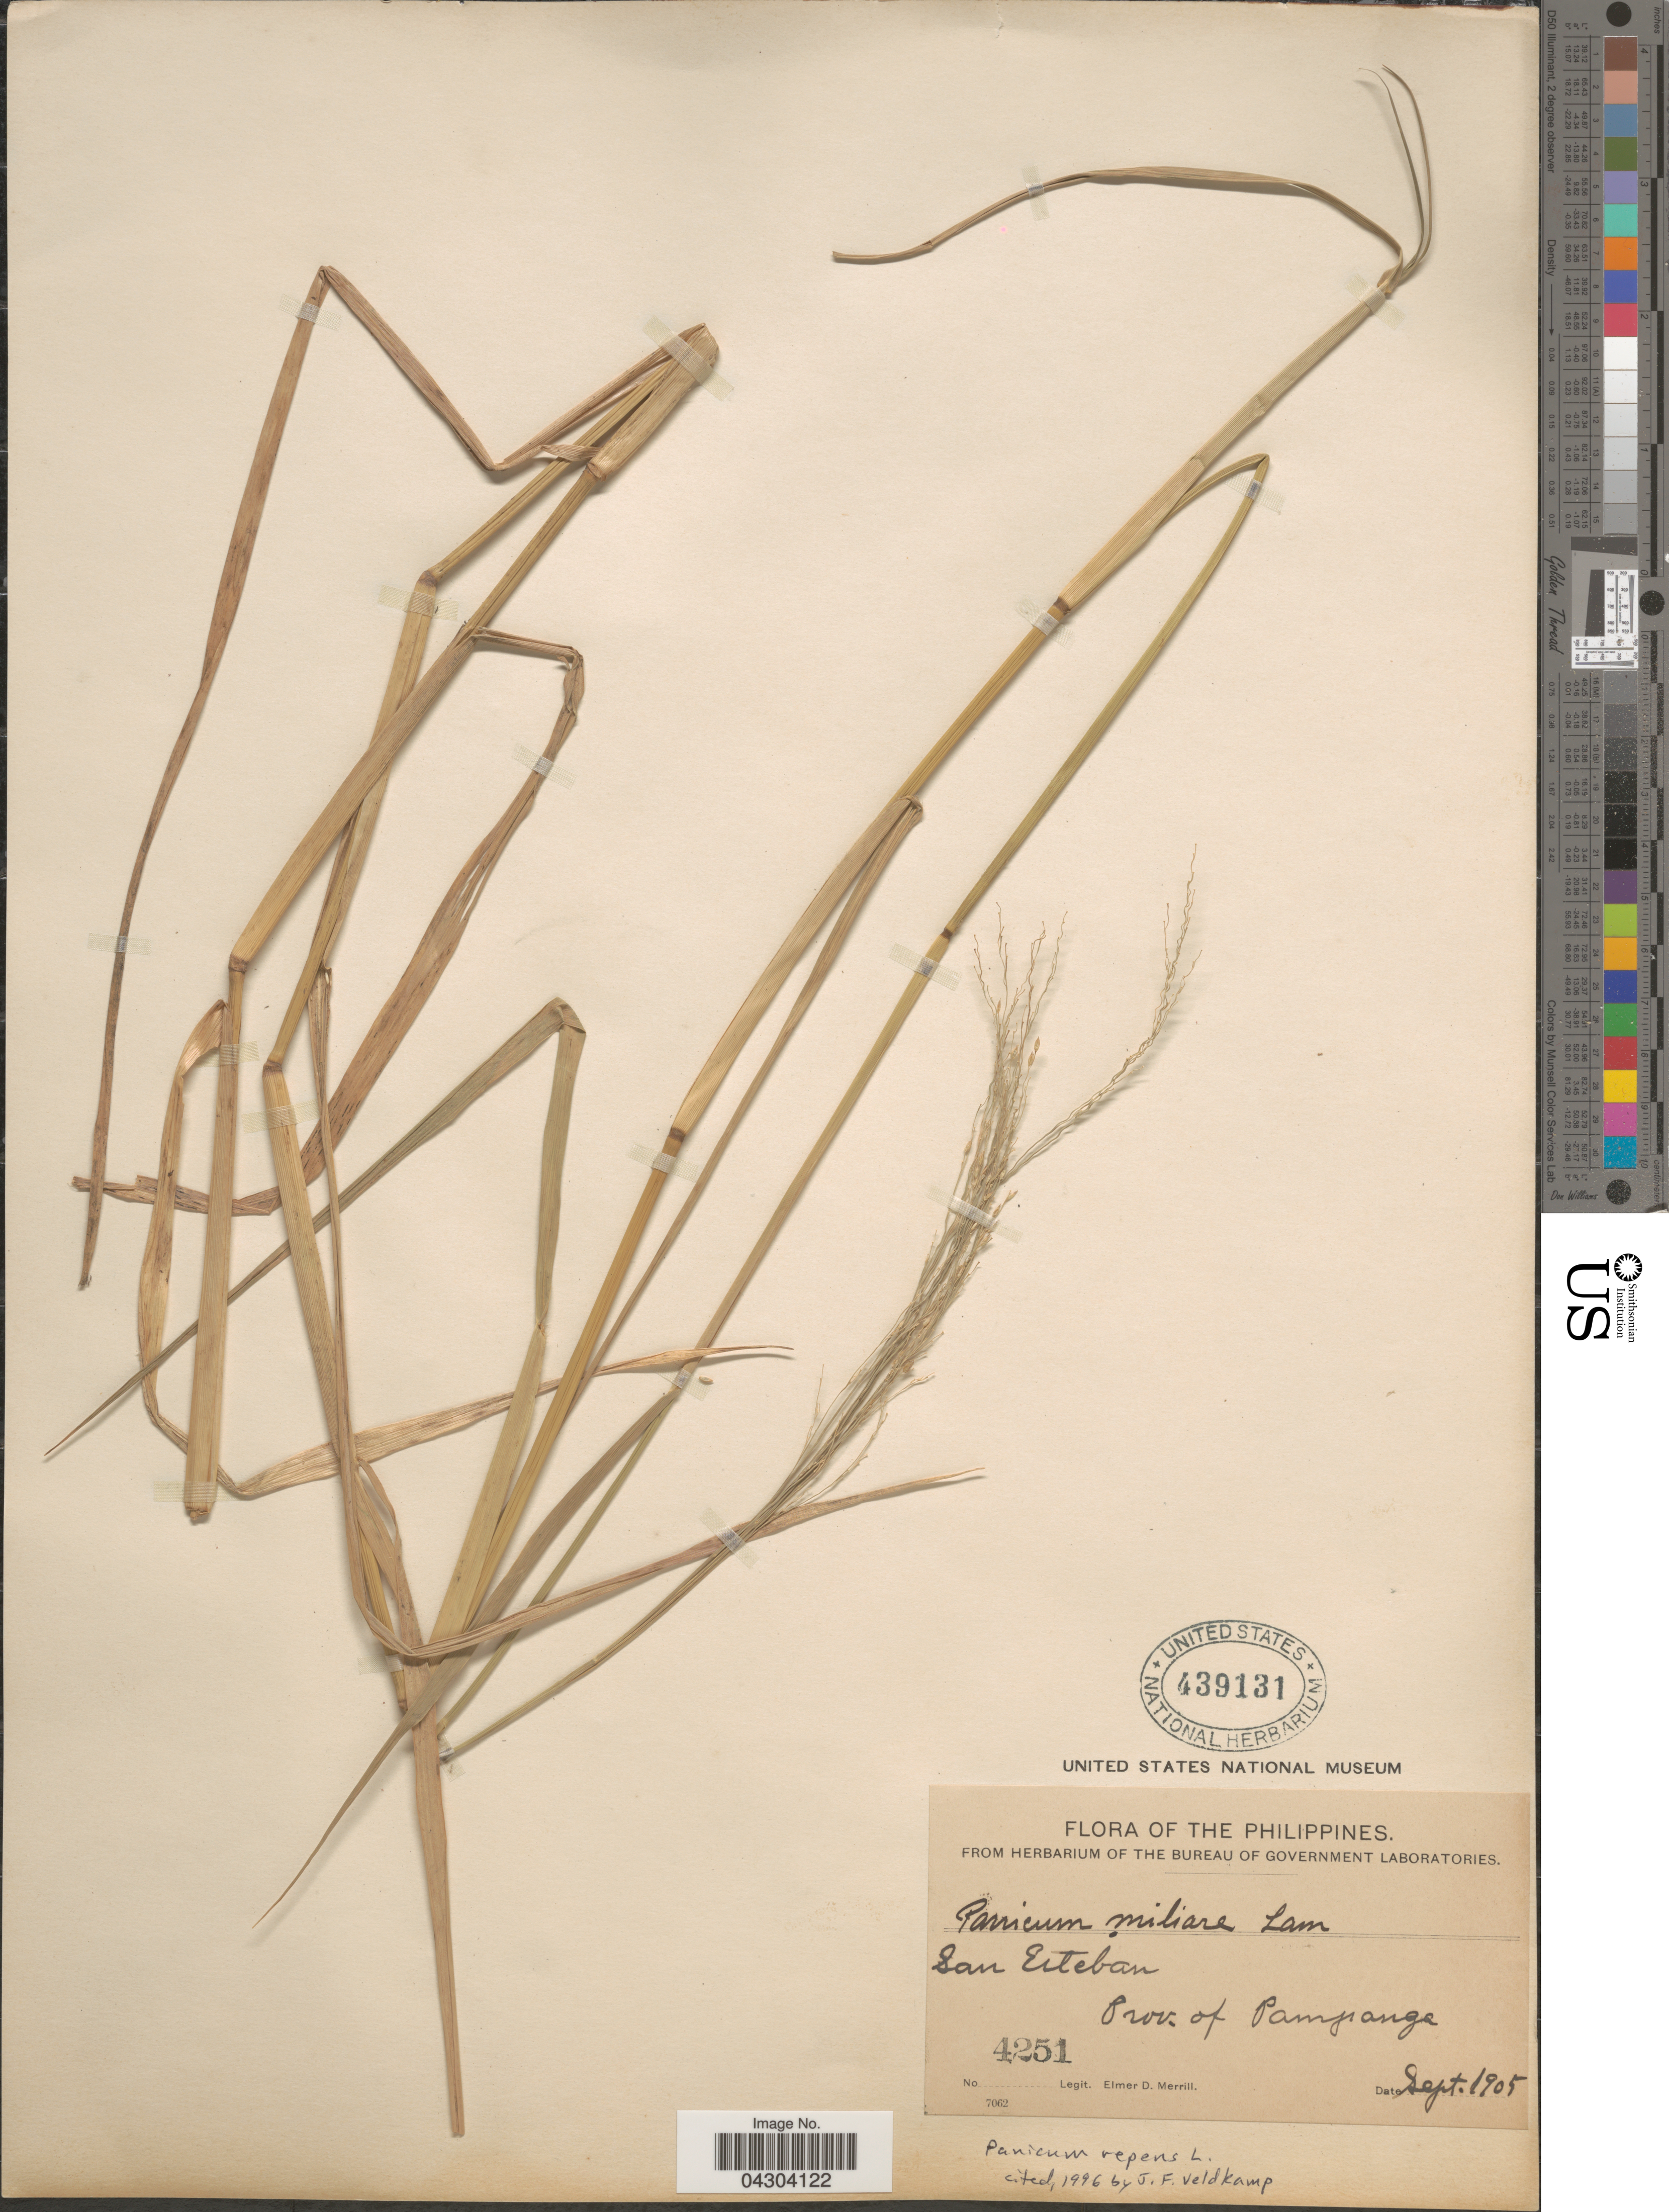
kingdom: Plantae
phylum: Tracheophyta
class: Liliopsida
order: Poales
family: Poaceae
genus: Panicum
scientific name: Panicum repens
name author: L.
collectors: E. D. Merrill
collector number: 4251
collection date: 1905-09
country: Philippines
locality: San Eiteban. Prov. of Pampange.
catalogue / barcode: US 439131